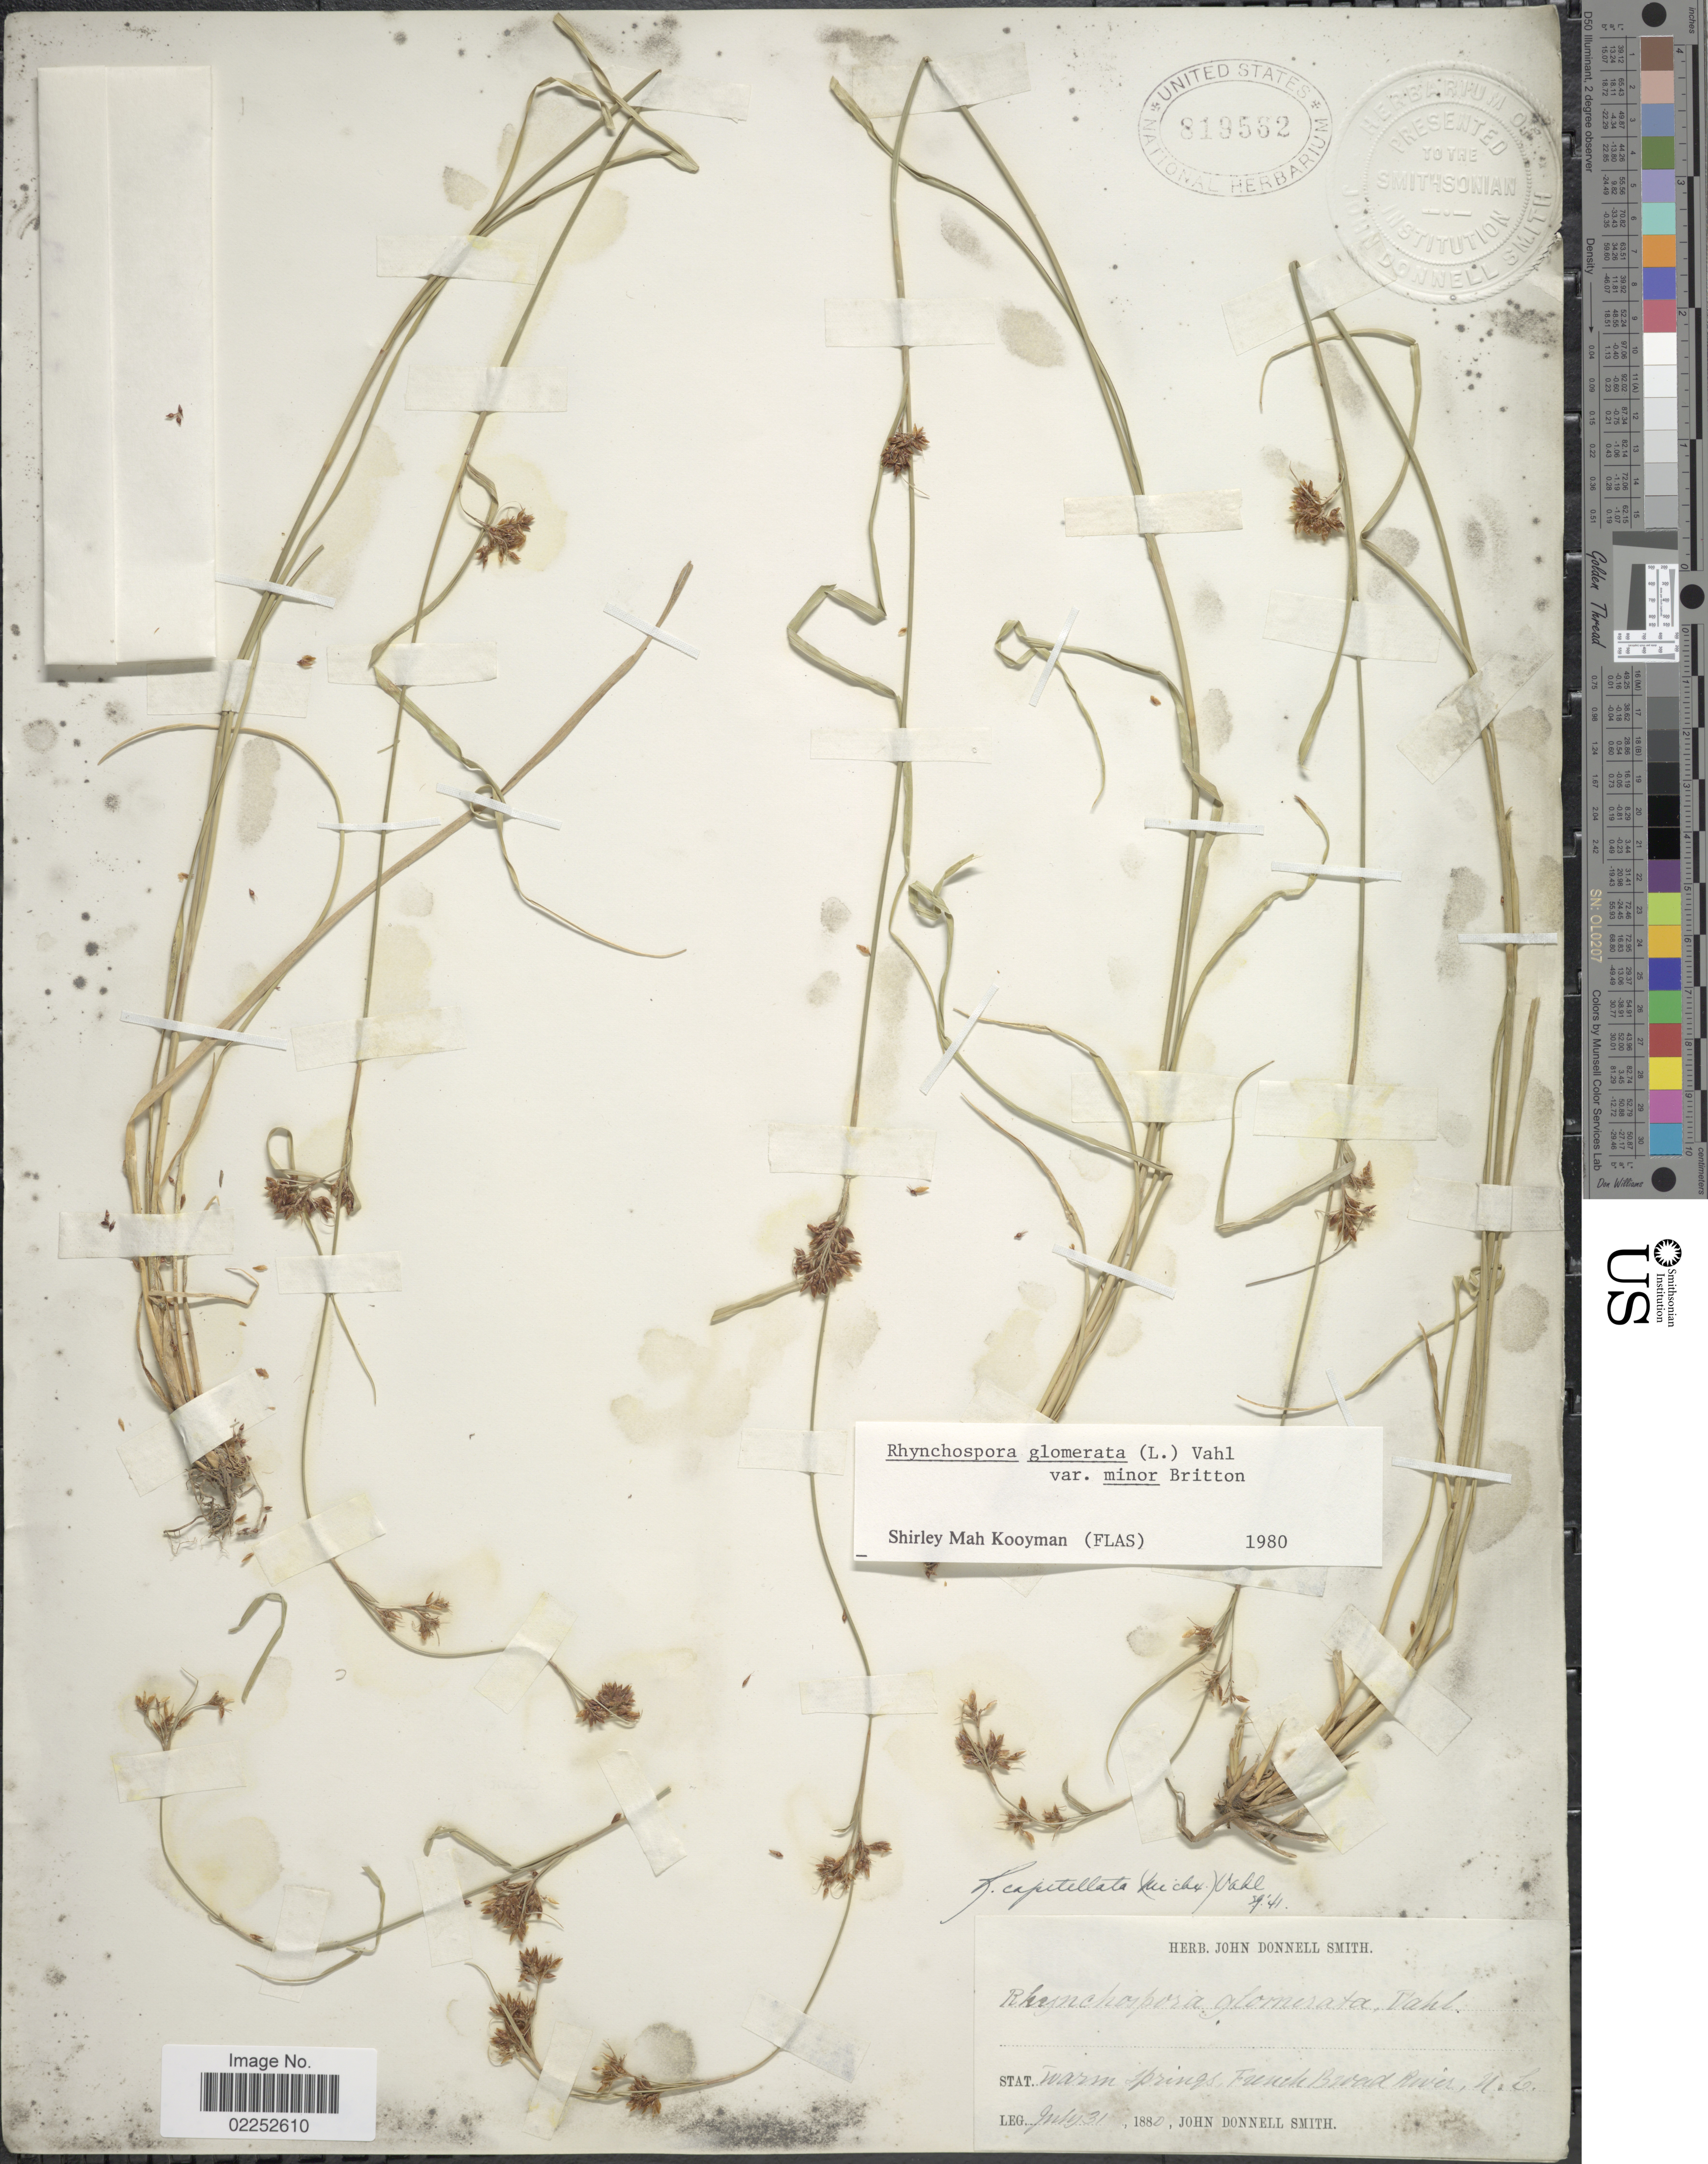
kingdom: Plantae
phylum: Tracheophyta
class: Liliopsida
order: Poales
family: Cyperaceae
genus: Rhynchospora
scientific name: Rhynchospora capitellata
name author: (Michx.) Vahl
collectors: J. Donnell Smith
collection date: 1880-07-31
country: United States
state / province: North Carolina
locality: Warm Springs Frenck Broad River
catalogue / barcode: US 819562